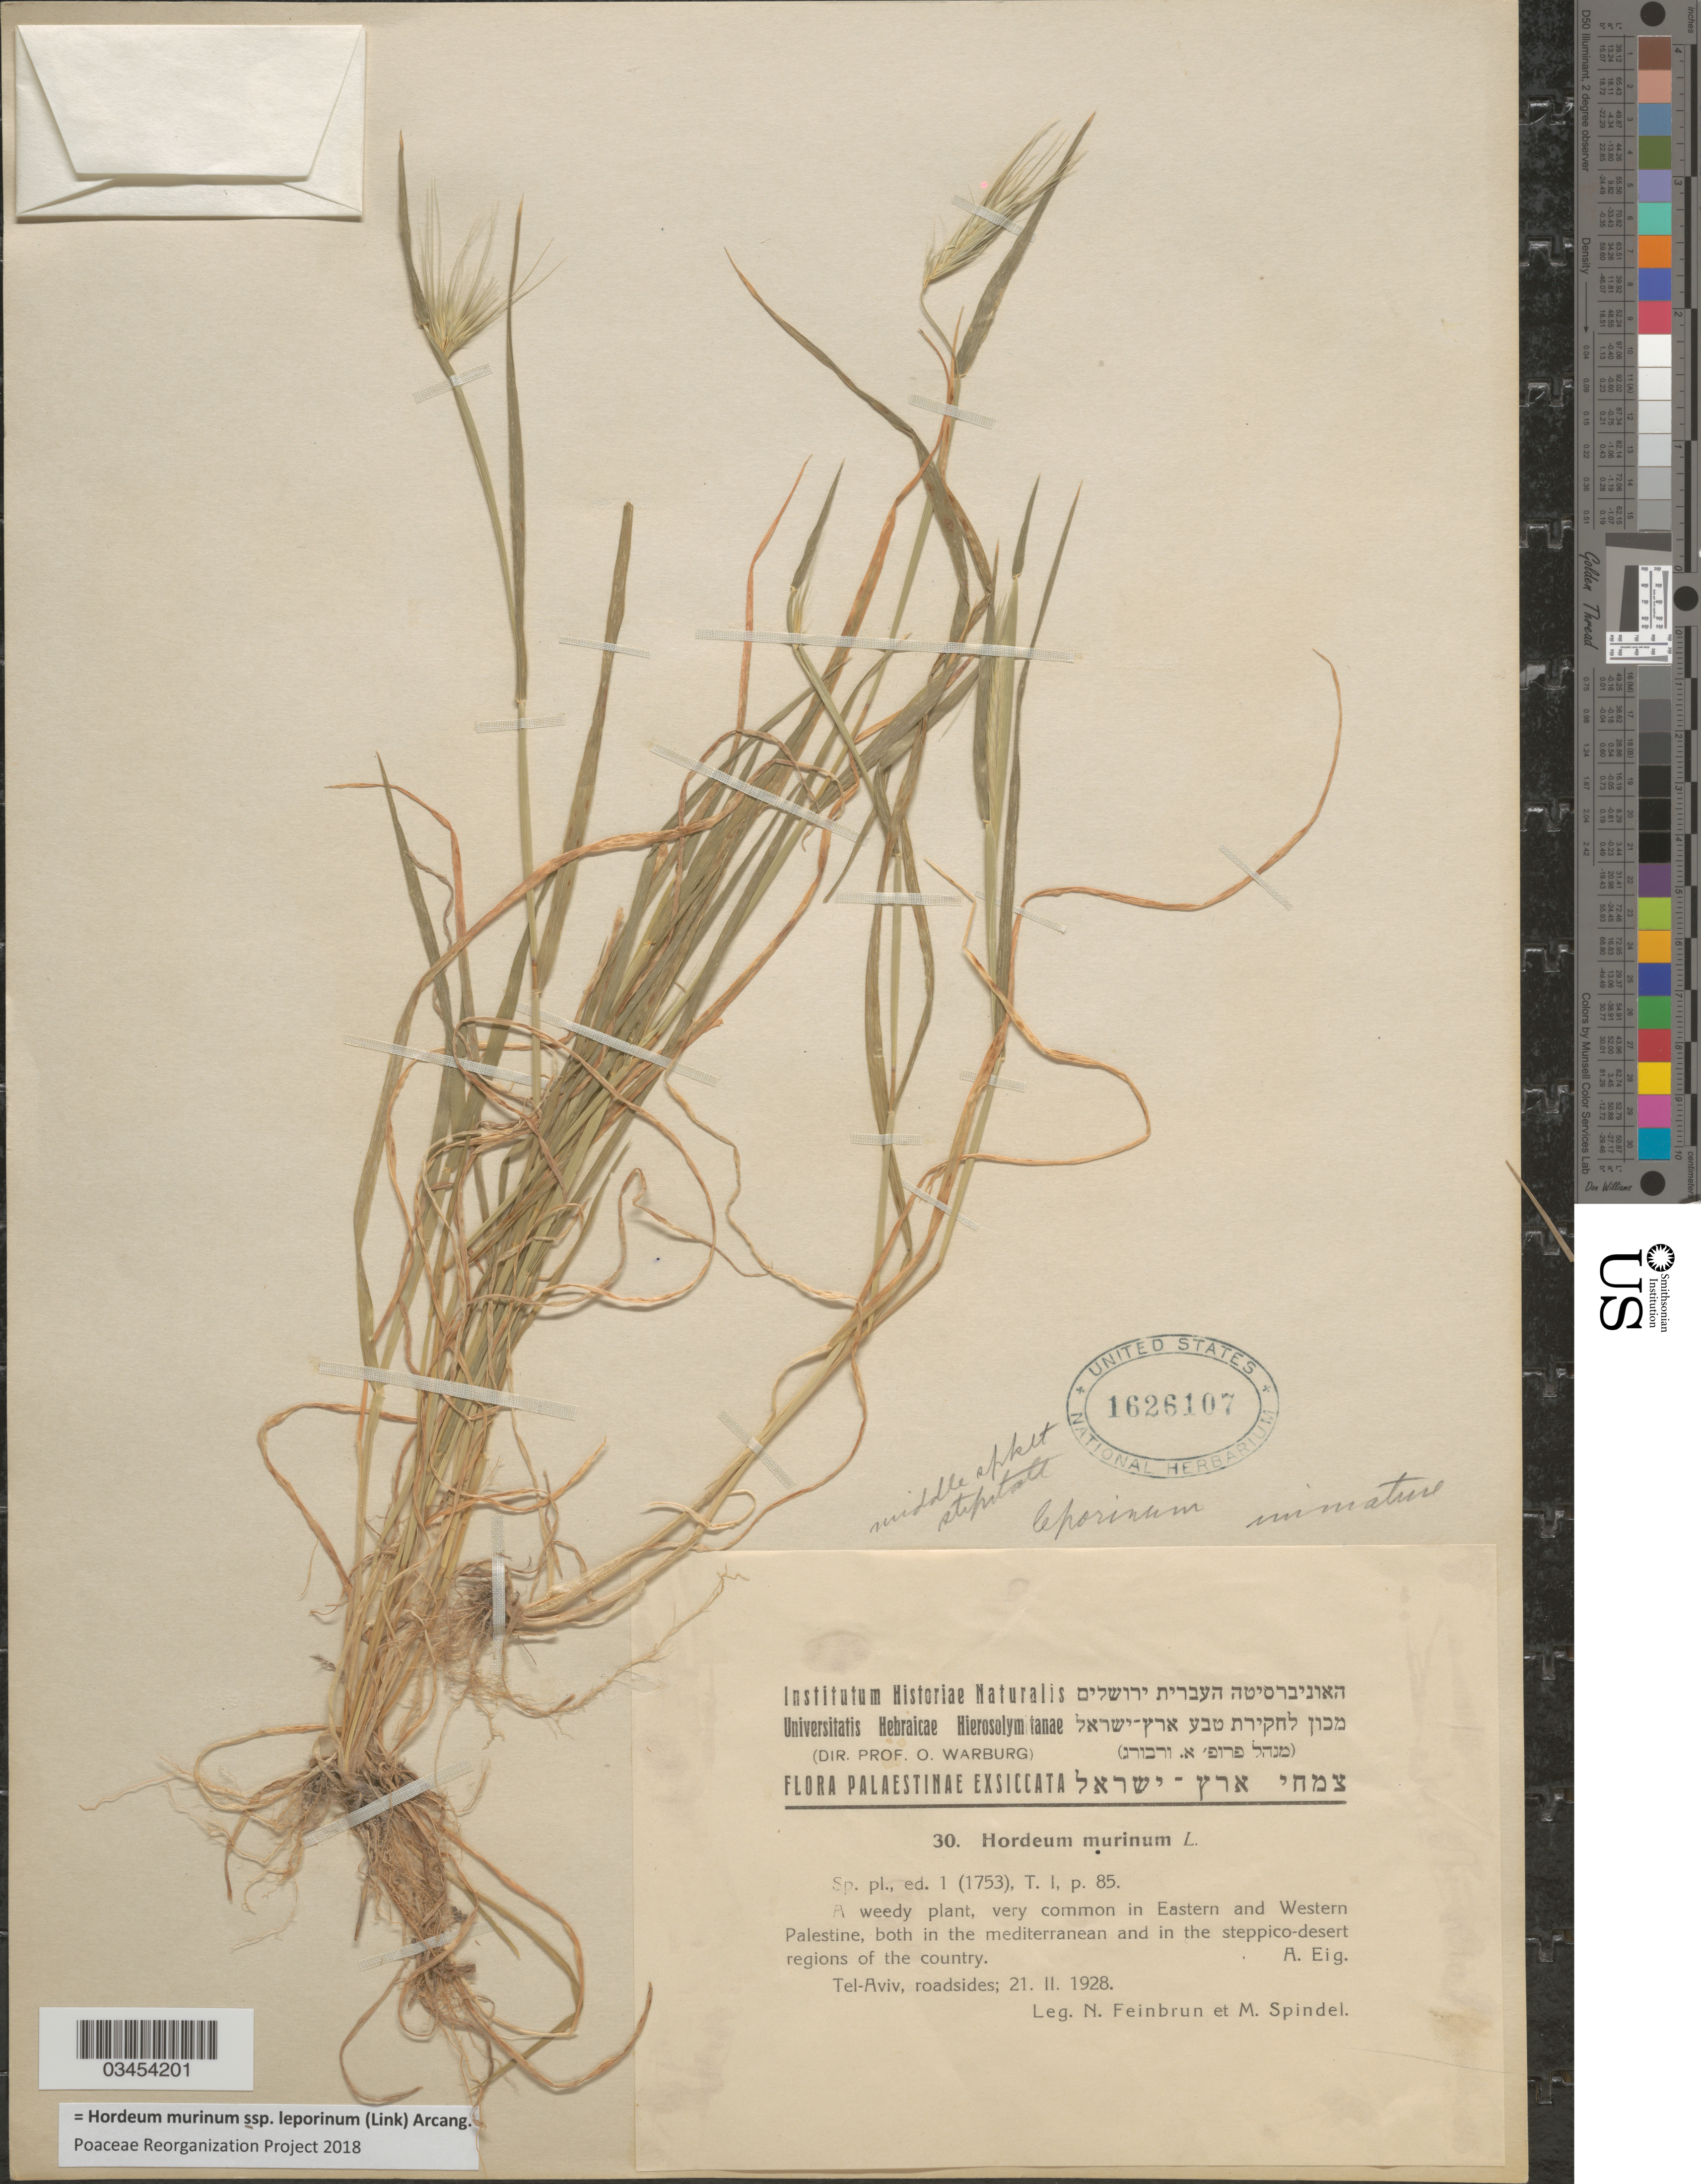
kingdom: Plantae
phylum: Tracheophyta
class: Liliopsida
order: Poales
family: Poaceae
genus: Hordeum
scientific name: Hordeum murinum subsp. leporinum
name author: (Link) Arcang.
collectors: N. Feinbrun & M. Spindel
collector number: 30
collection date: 1928-02-21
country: Israel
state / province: Tel Aviv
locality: Palaestinae. A weedy plant, very common in Eastern and Western Palestine, both in the mediterranean and in the steppico-desert regions of the country.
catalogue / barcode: US 1626107